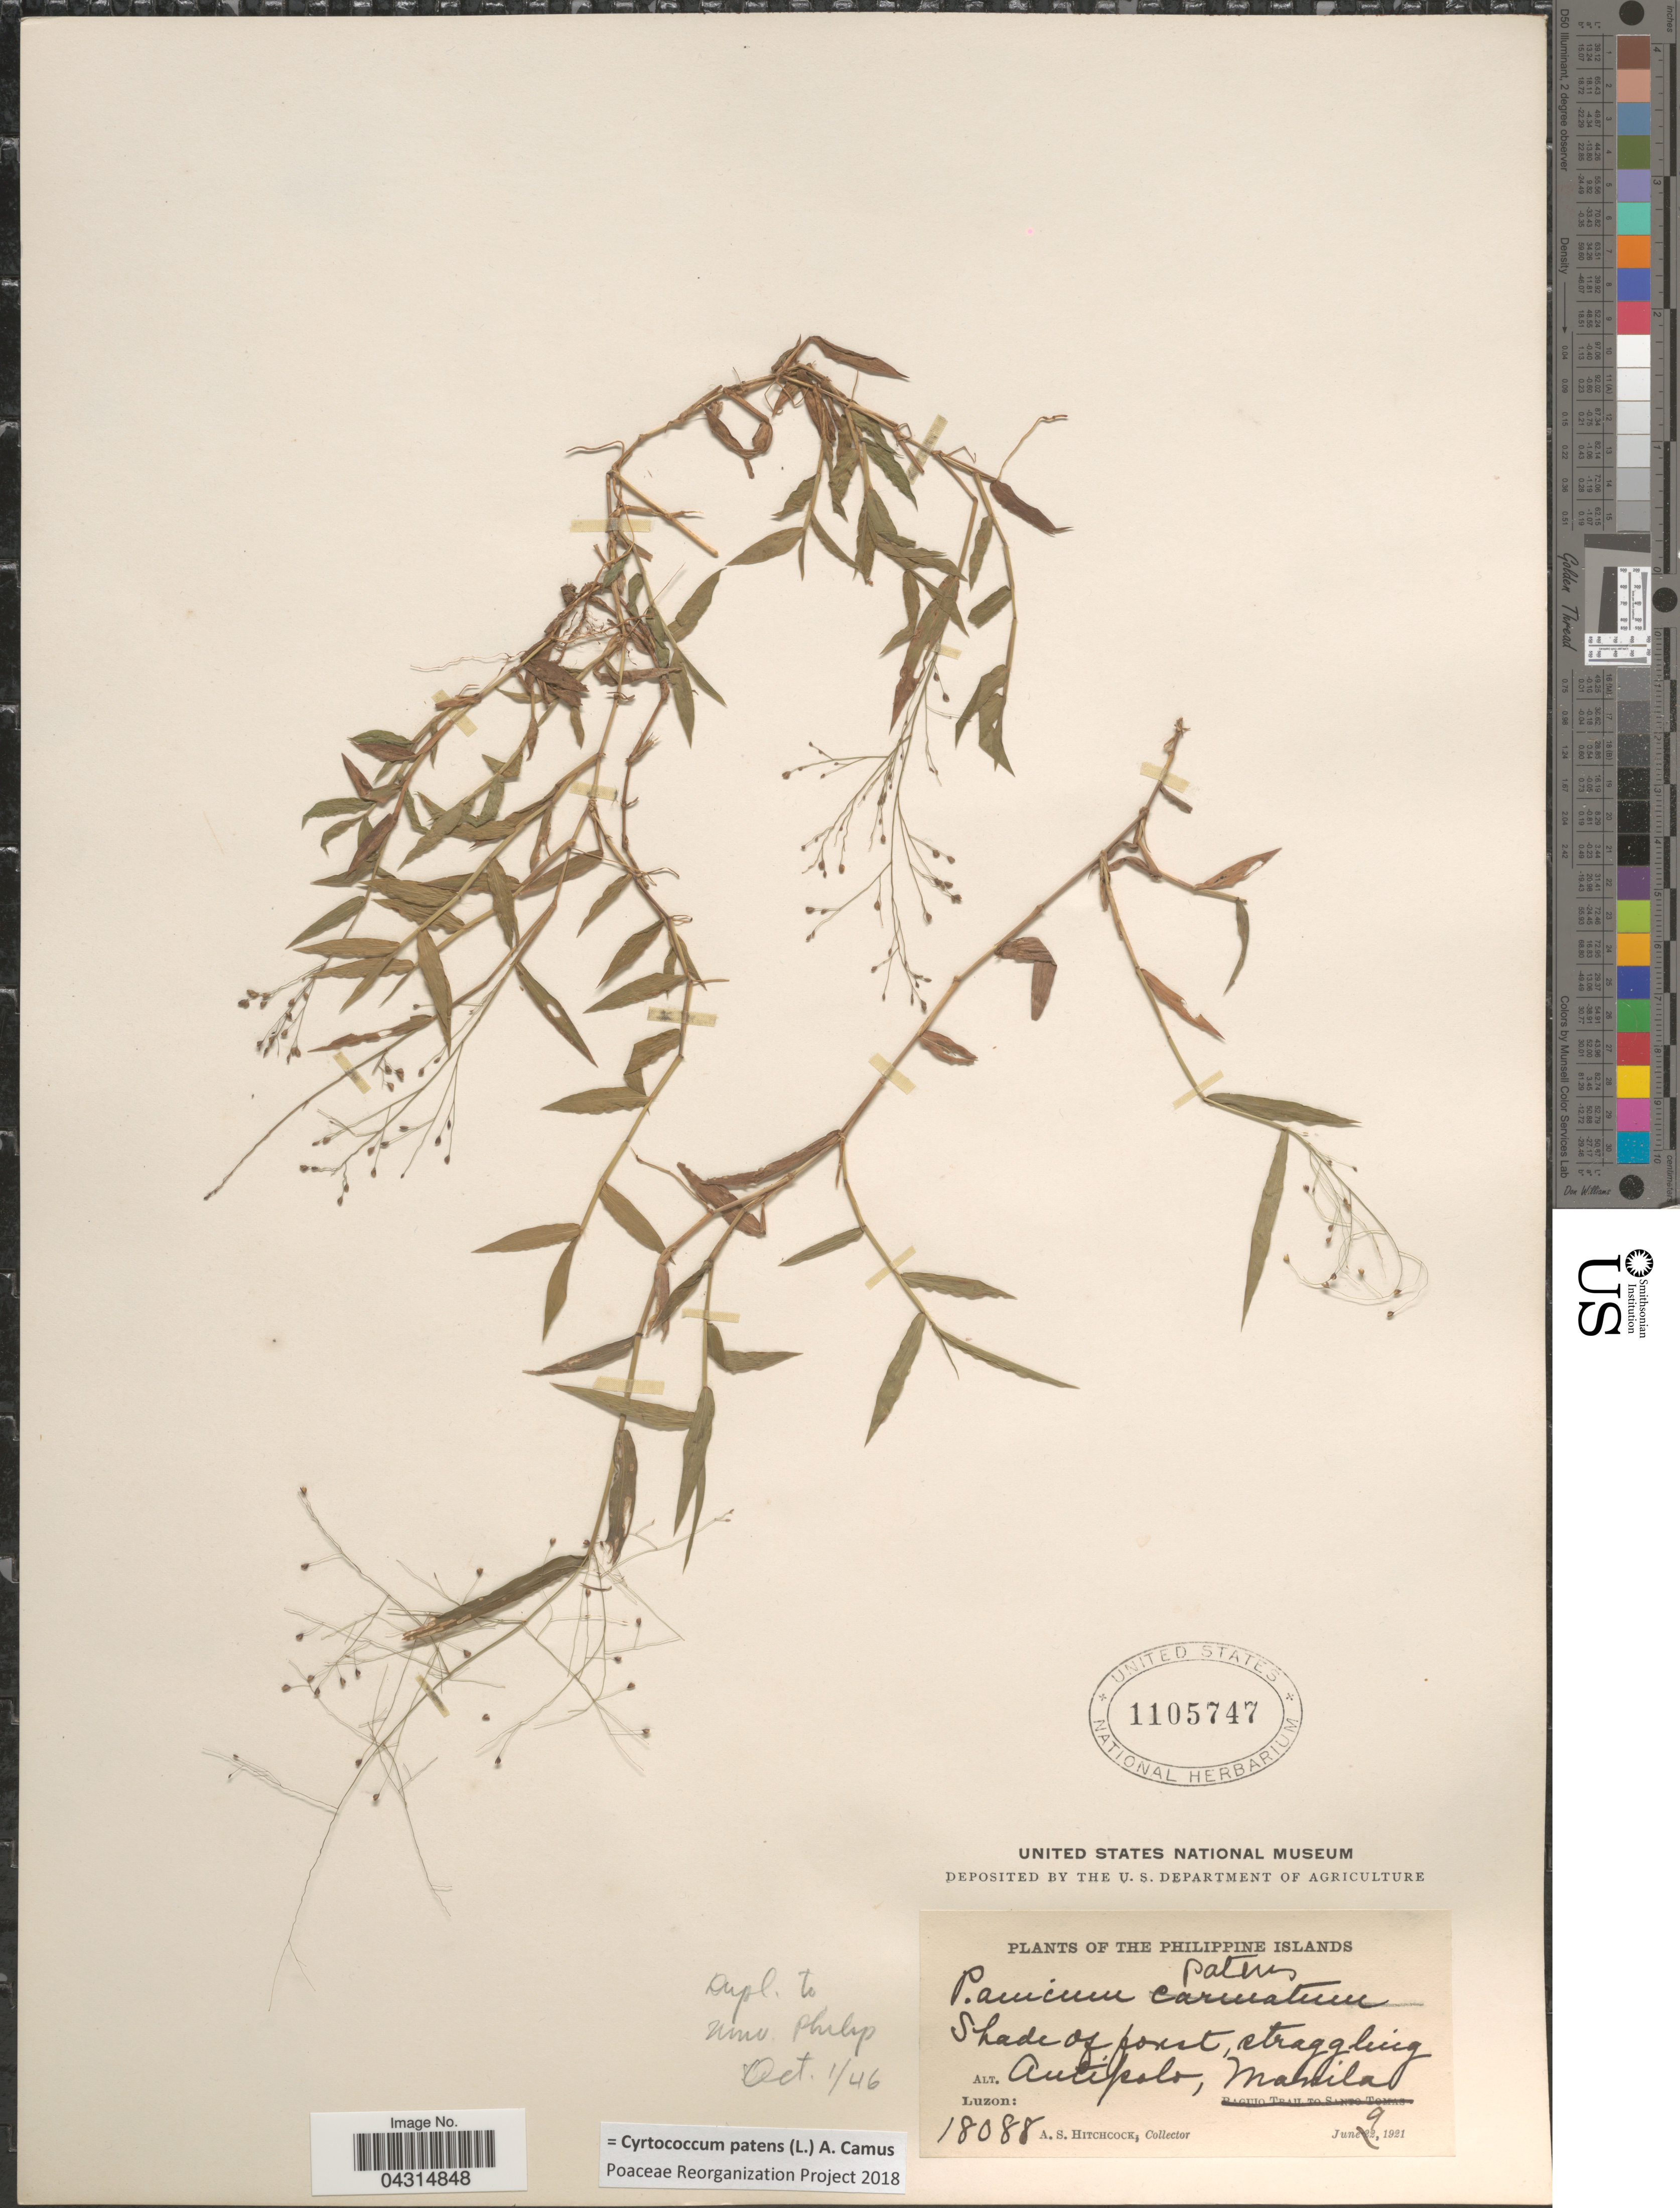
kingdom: Plantae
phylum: Tracheophyta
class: Liliopsida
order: Poales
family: Poaceae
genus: Cyrtococcum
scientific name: Cyrtococcum patens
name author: (L.) A. Camus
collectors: A. S. Hitchcock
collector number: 18088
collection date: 1921-06-09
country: Philippines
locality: Antipolo, Manila. Luzon.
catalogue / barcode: US 1105747